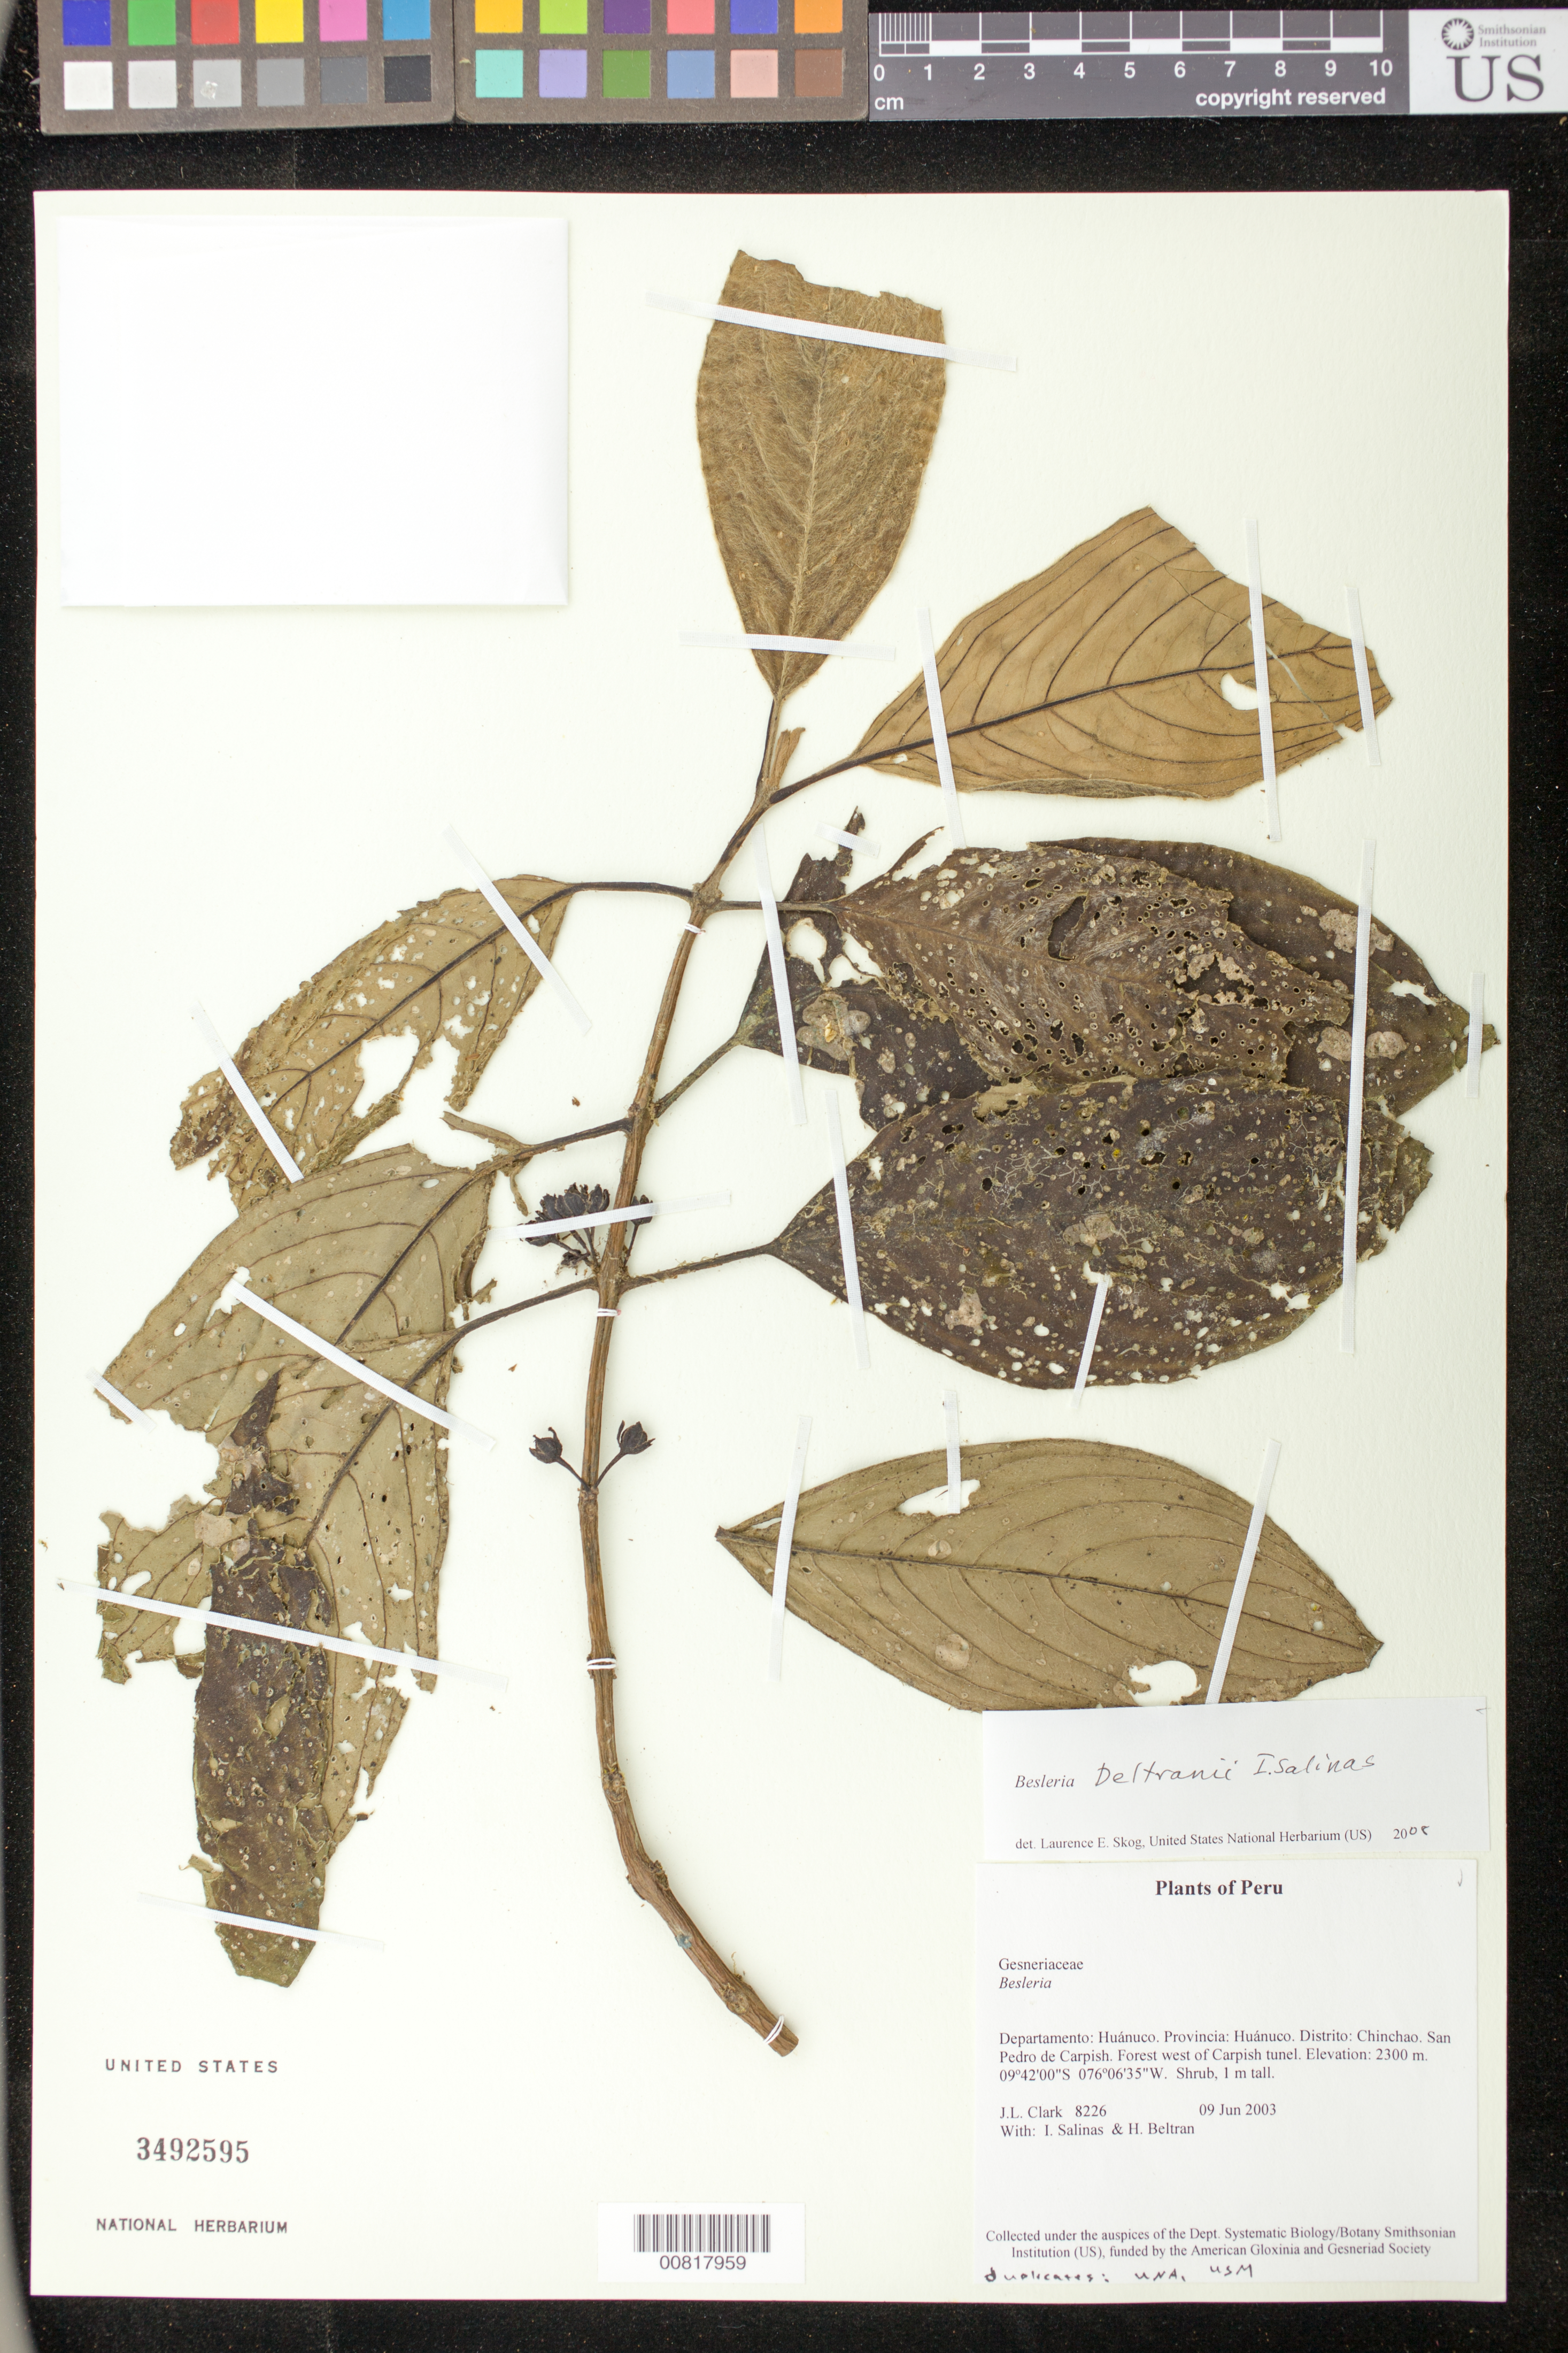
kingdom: Plantae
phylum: Tracheophyta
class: Magnoliopsida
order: Lamiales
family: Gesneriaceae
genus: Besleria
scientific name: Besleria beltranii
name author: I. Salinas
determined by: Salinas, I.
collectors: J. L. Clark, I. Salinas & H. Beltran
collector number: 8226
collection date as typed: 09 Jun 2003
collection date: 2003-06-09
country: Peru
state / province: Huánuco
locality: Huánuco. Distrito: Chinchao. San Pedro de Carpish. Forest west of Carpish tunel.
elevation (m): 2300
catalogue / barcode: US 3492595